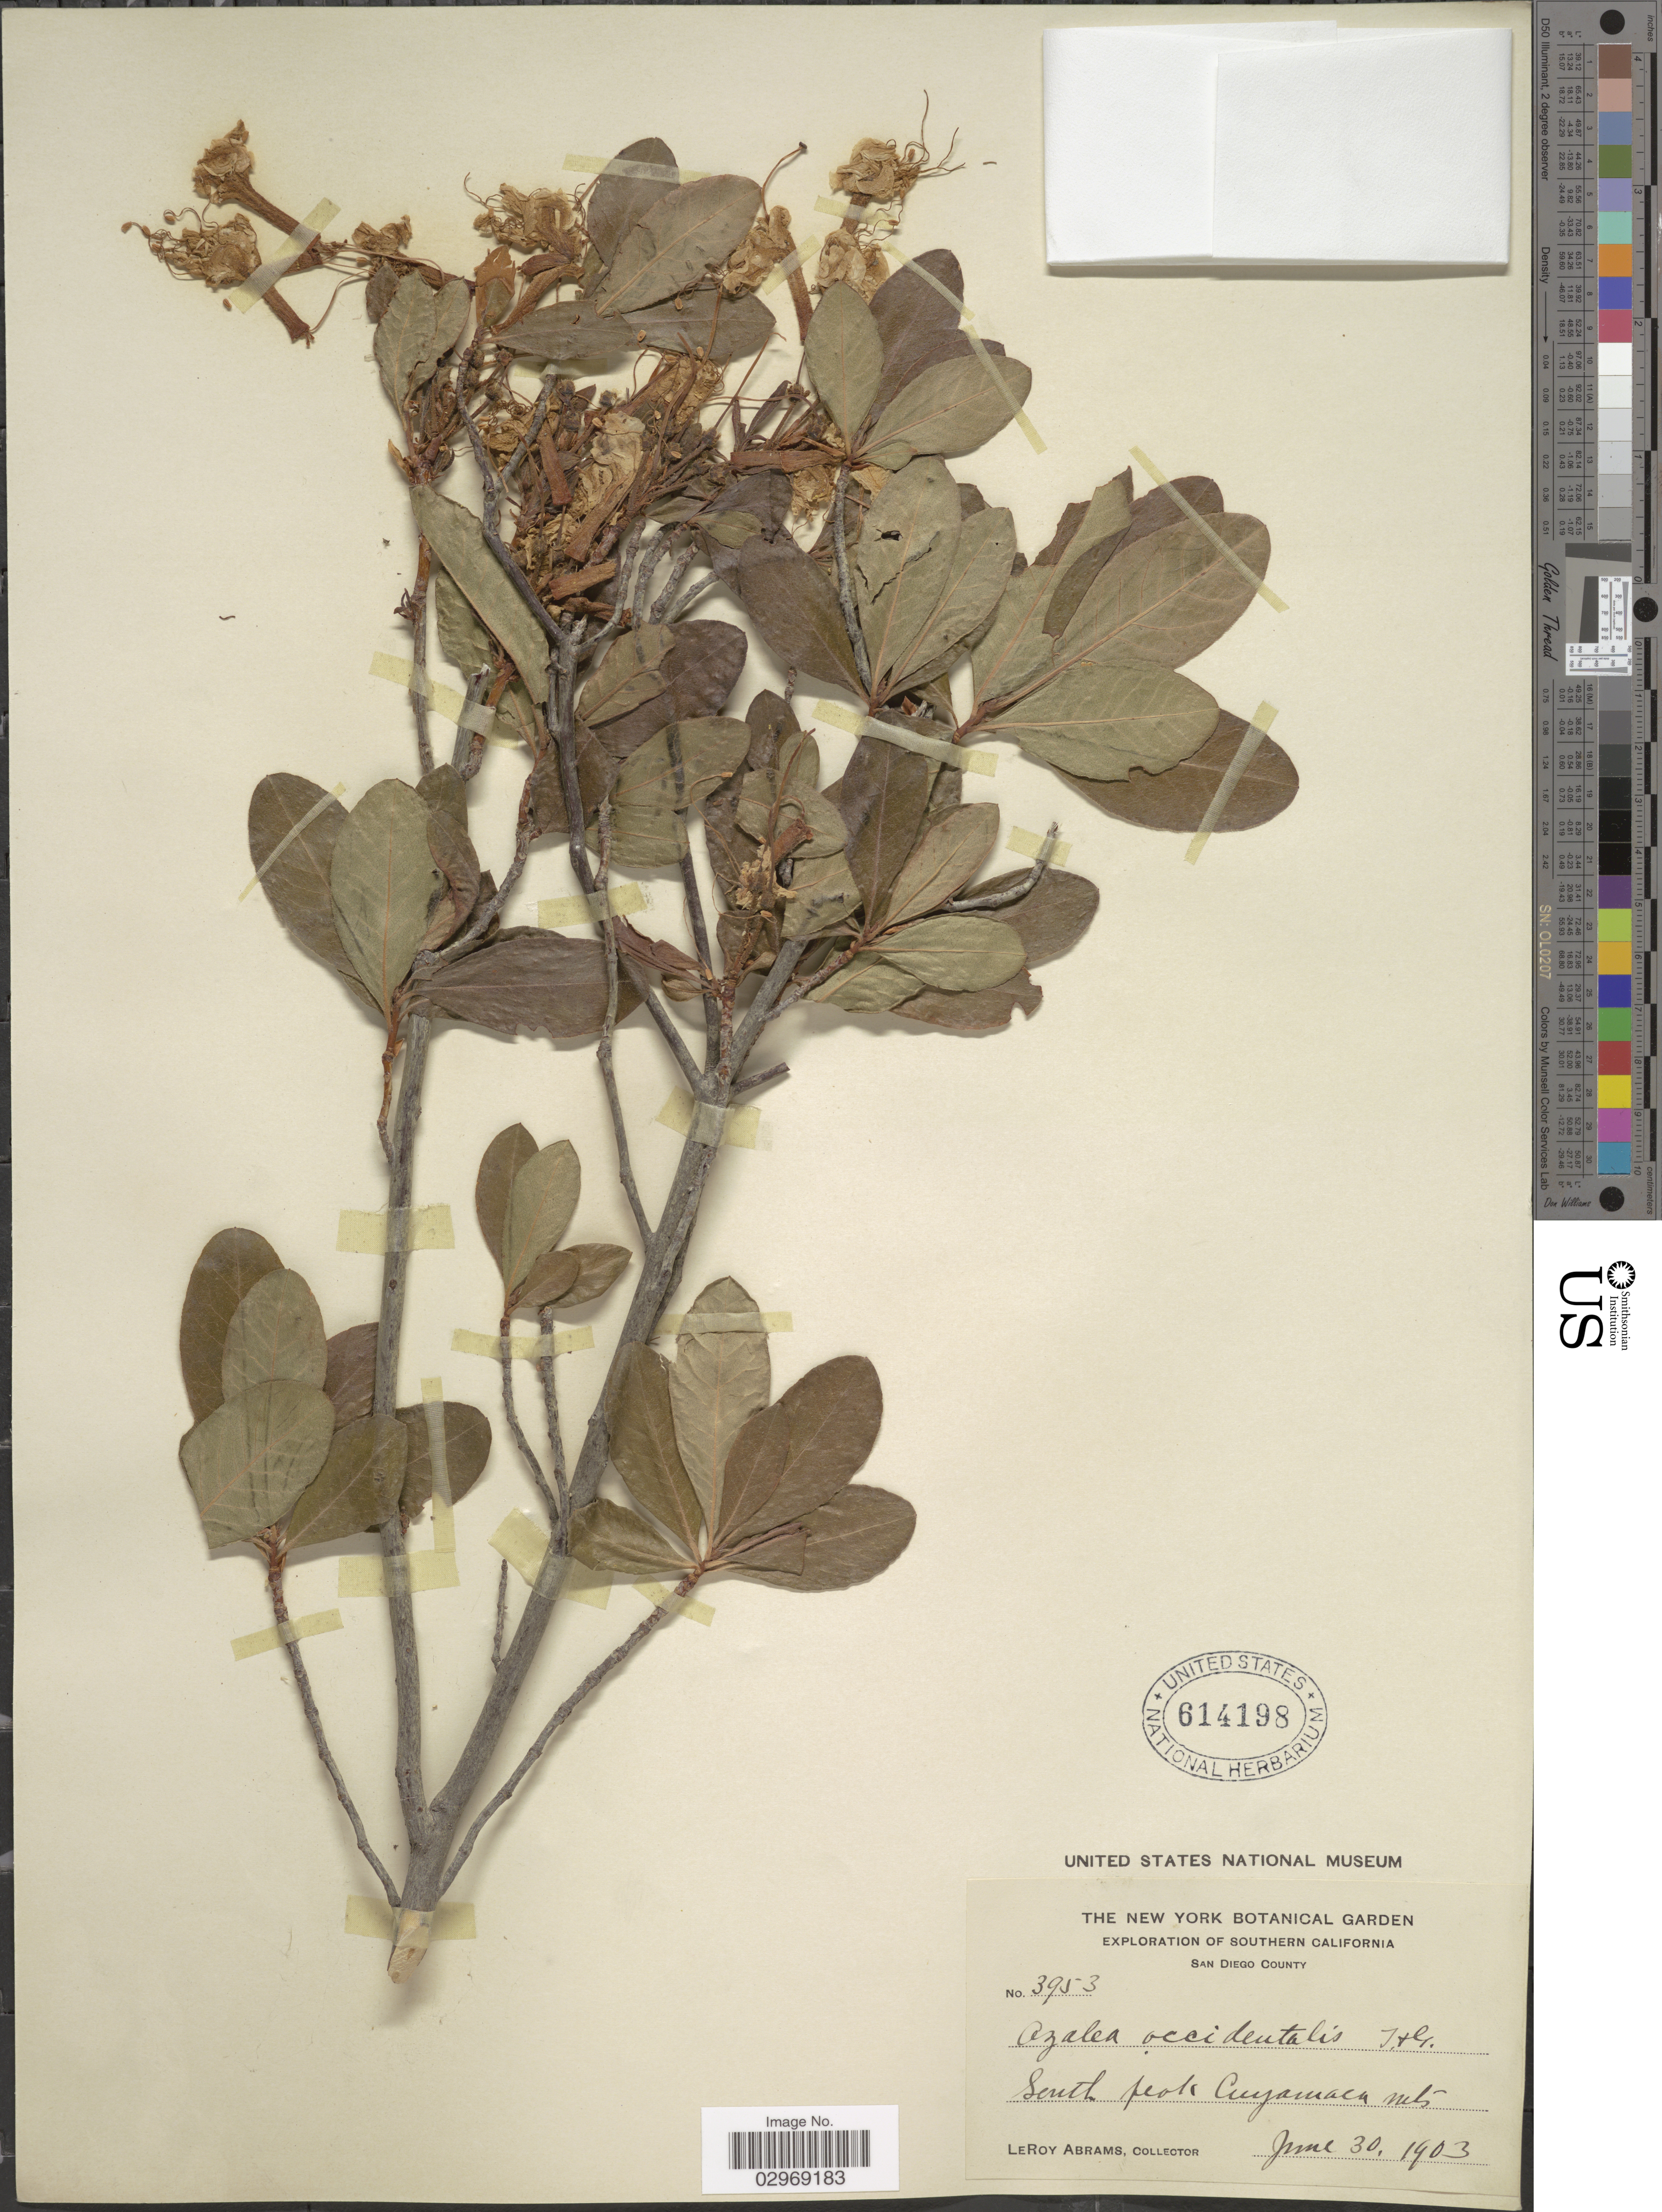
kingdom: Plantae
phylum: Tracheophyta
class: Magnoliopsida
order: Ericales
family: Ericaceae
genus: Rhododendron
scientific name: Rhododendron occidentale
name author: (Torr. & A. Gray) A. Gray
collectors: L. Abrams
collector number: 3953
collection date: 1903-06-30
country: United States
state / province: California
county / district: San Diego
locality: Southern California. San Diego County. South peak Cuyamaca mts.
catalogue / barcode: US 614198